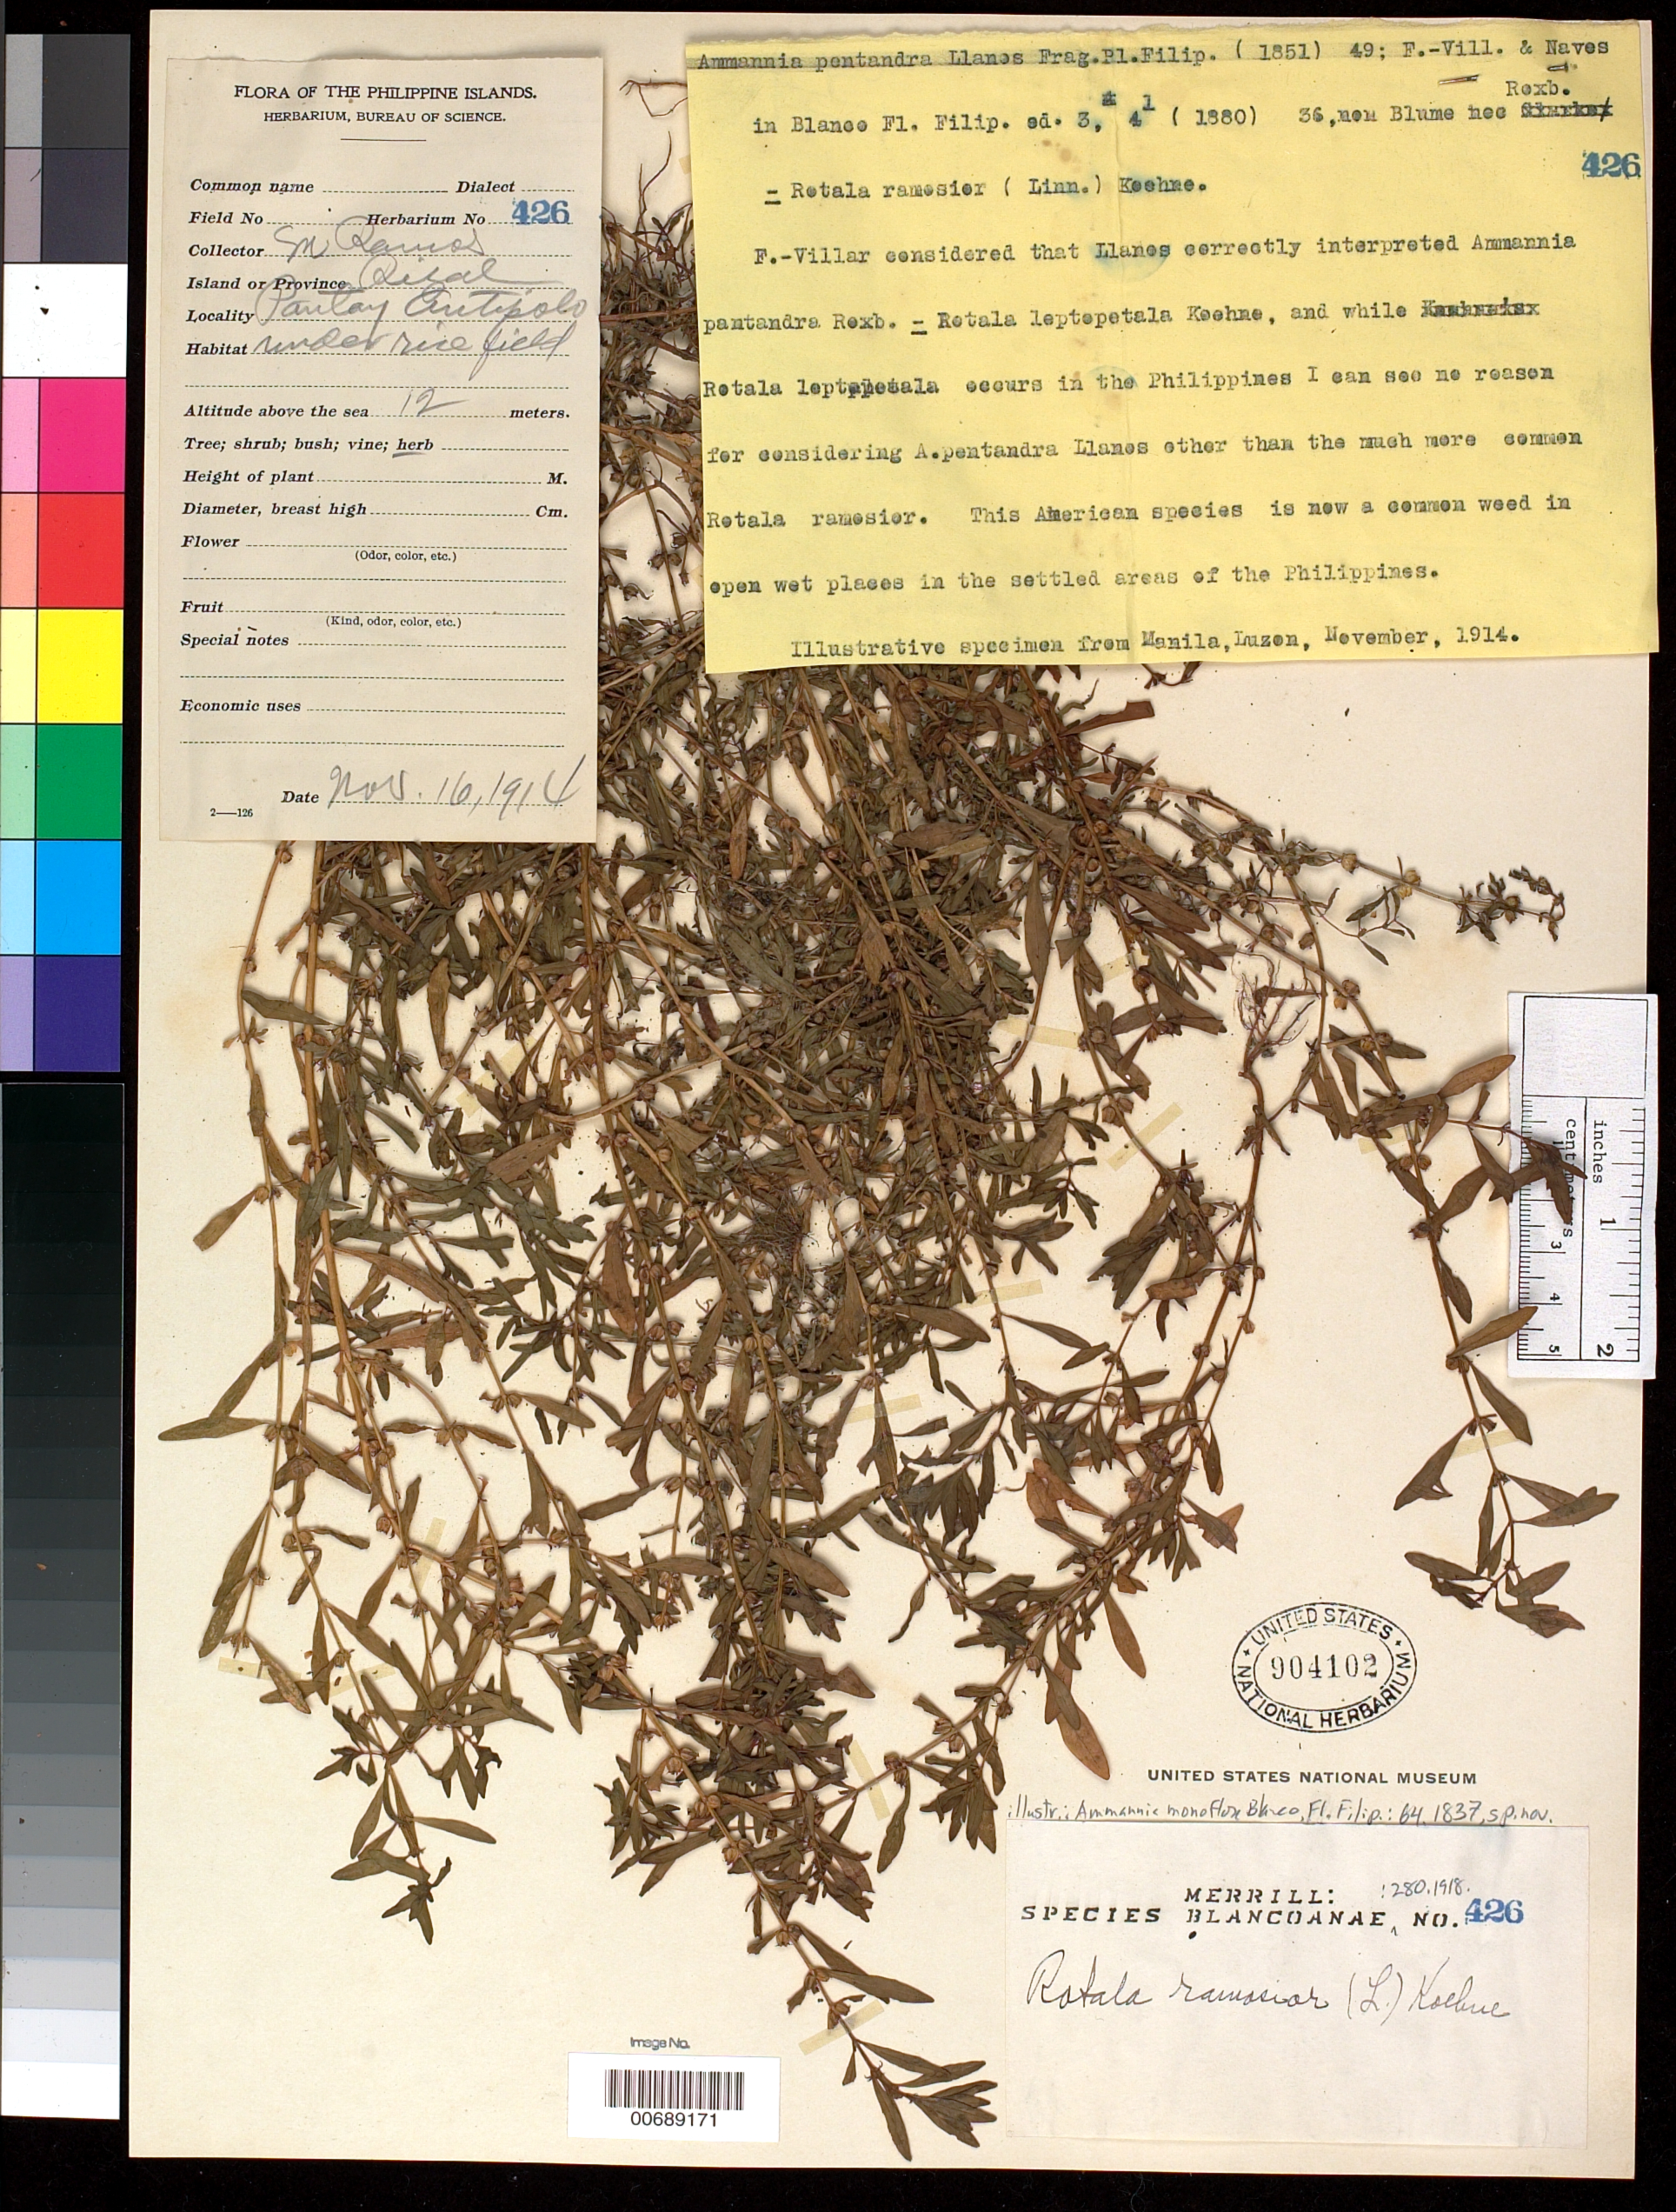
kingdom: Plantae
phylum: Tracheophyta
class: Magnoliopsida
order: Myrtales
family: Lythraceae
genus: Rotala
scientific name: Rotala ramosior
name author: (L.) Koehne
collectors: M. Ramos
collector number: Sp. Blancoan. 0426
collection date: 1914-10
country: Philippines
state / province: Calabarzon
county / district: Rizal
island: Luzon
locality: Pantay Antipolo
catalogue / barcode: US 904102